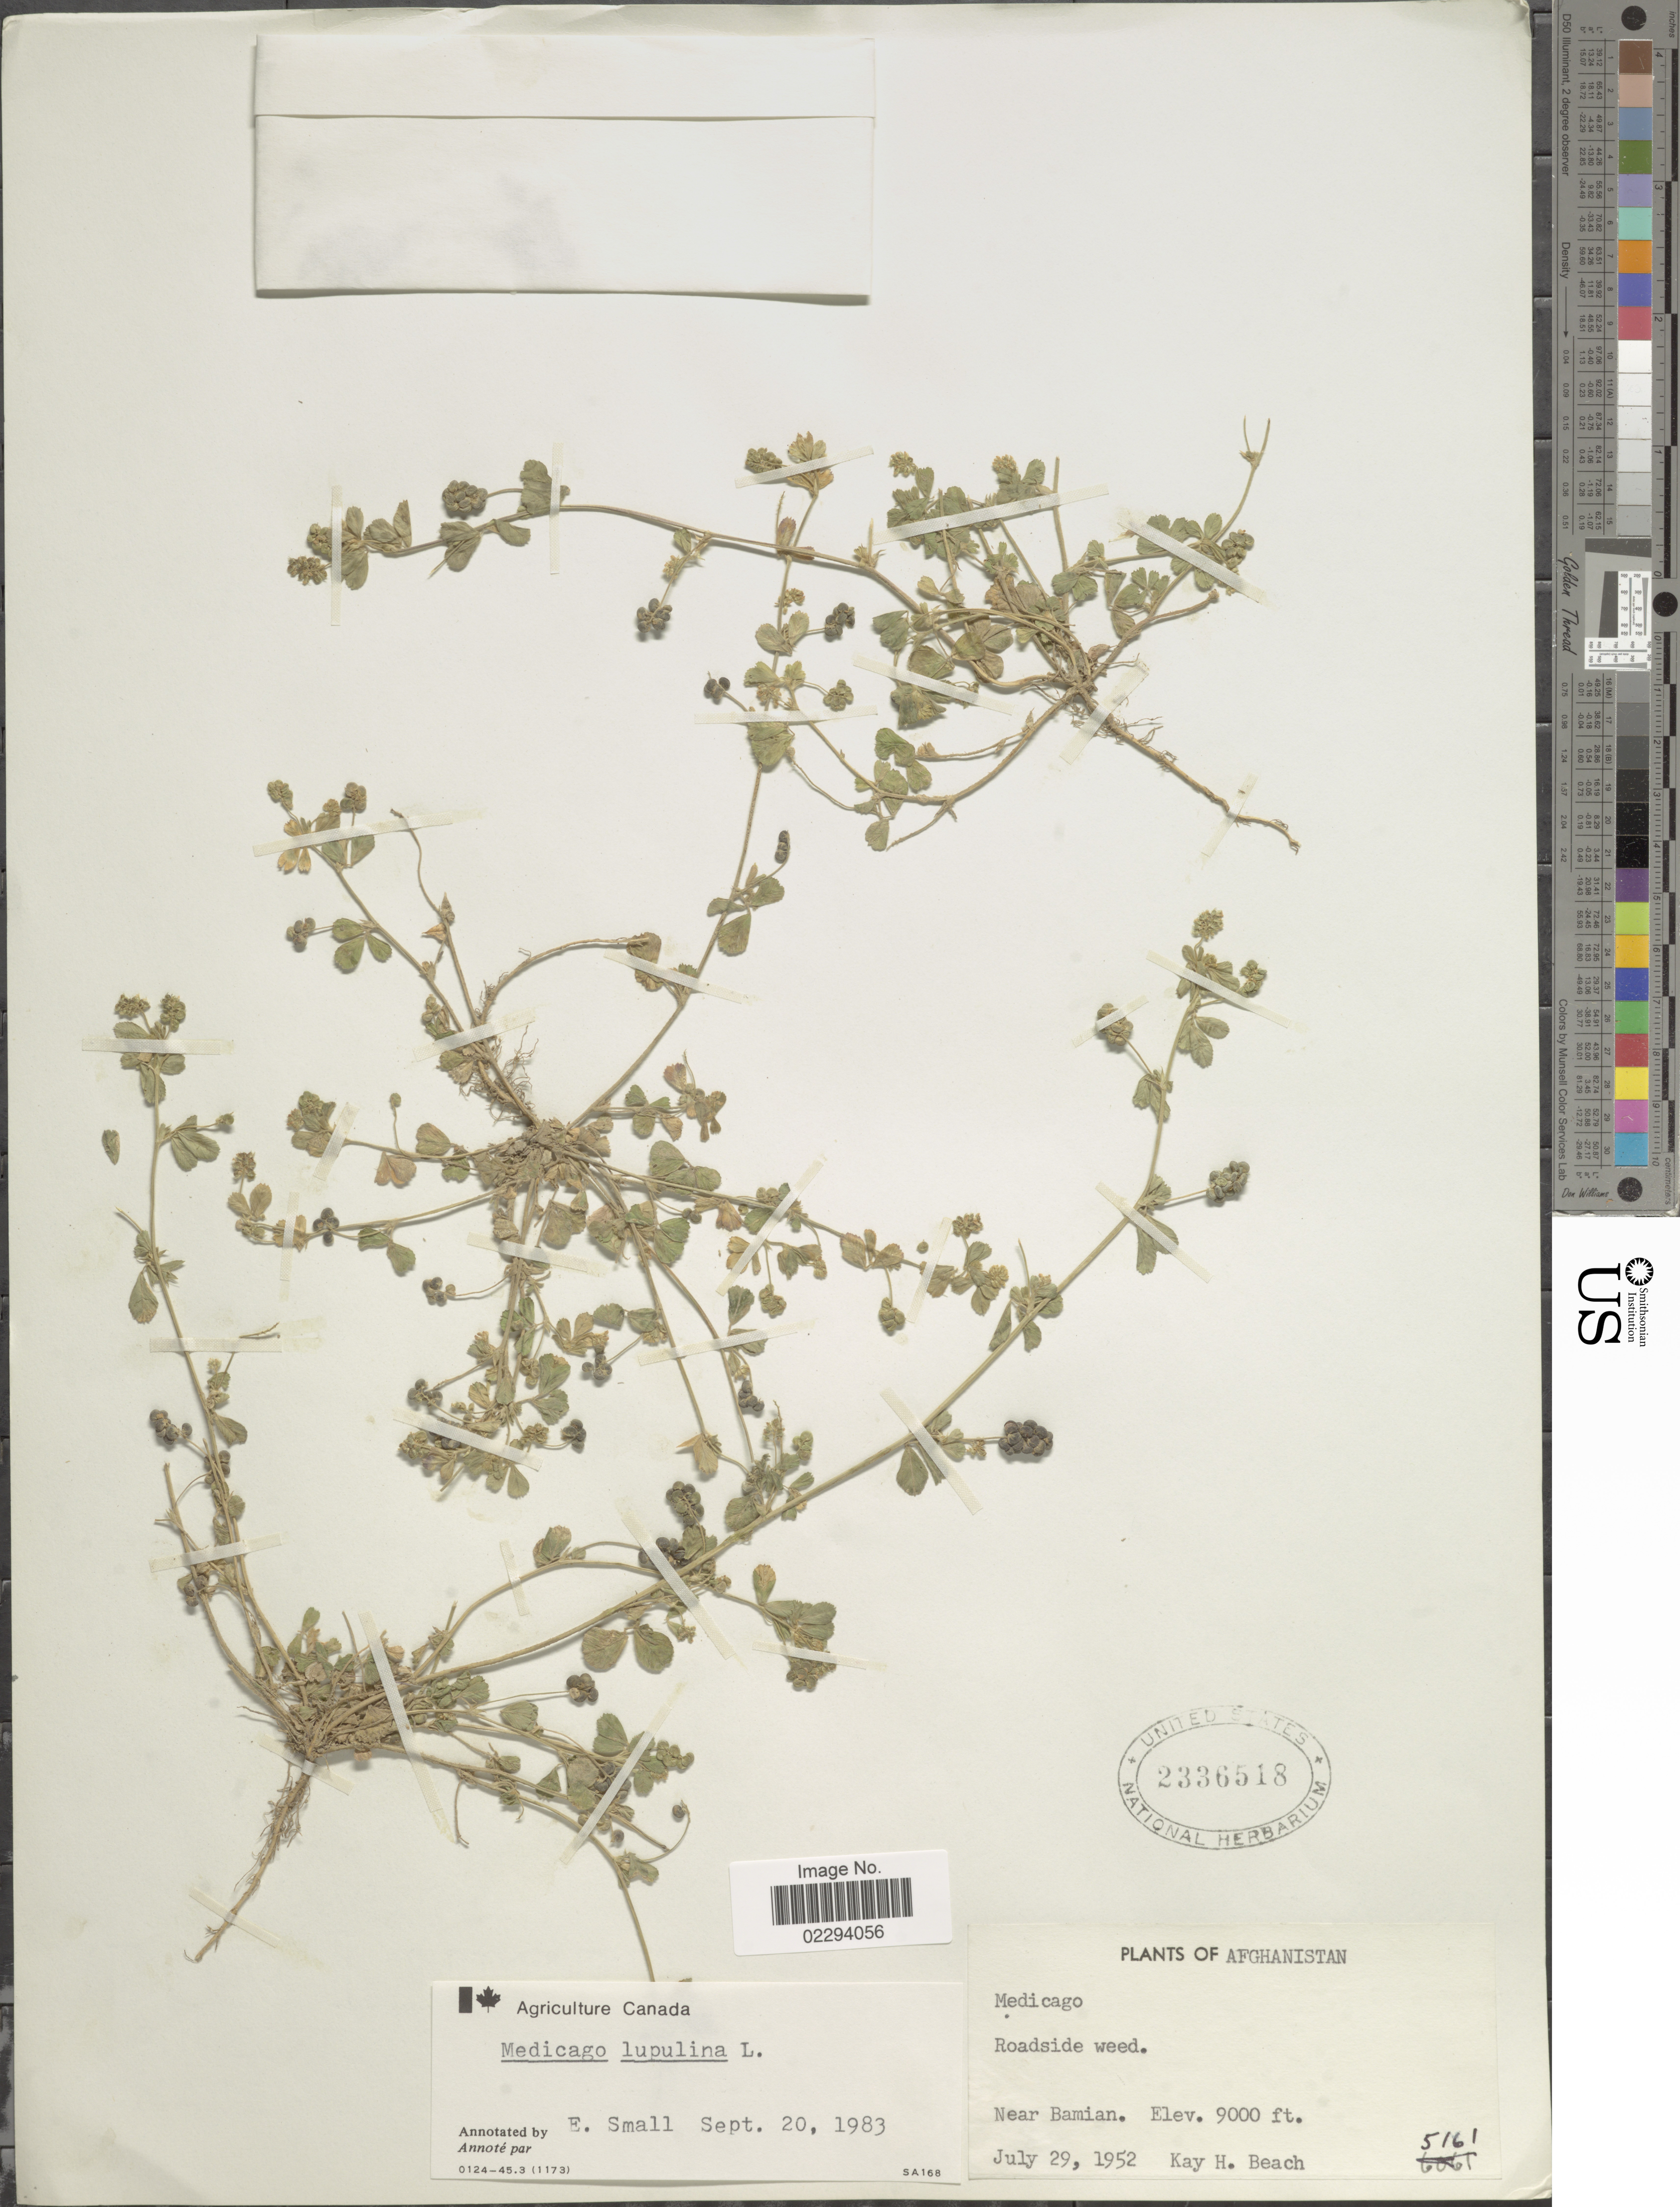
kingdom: Plantae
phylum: Tracheophyta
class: Magnoliopsida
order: Fabales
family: Fabaceae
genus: Medicago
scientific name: Medicago lupulina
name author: L.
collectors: K. H. Beach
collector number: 5161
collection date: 1952-07-29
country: Afghanistan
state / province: Bamian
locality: Near Bamian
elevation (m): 2743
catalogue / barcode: US 2336518